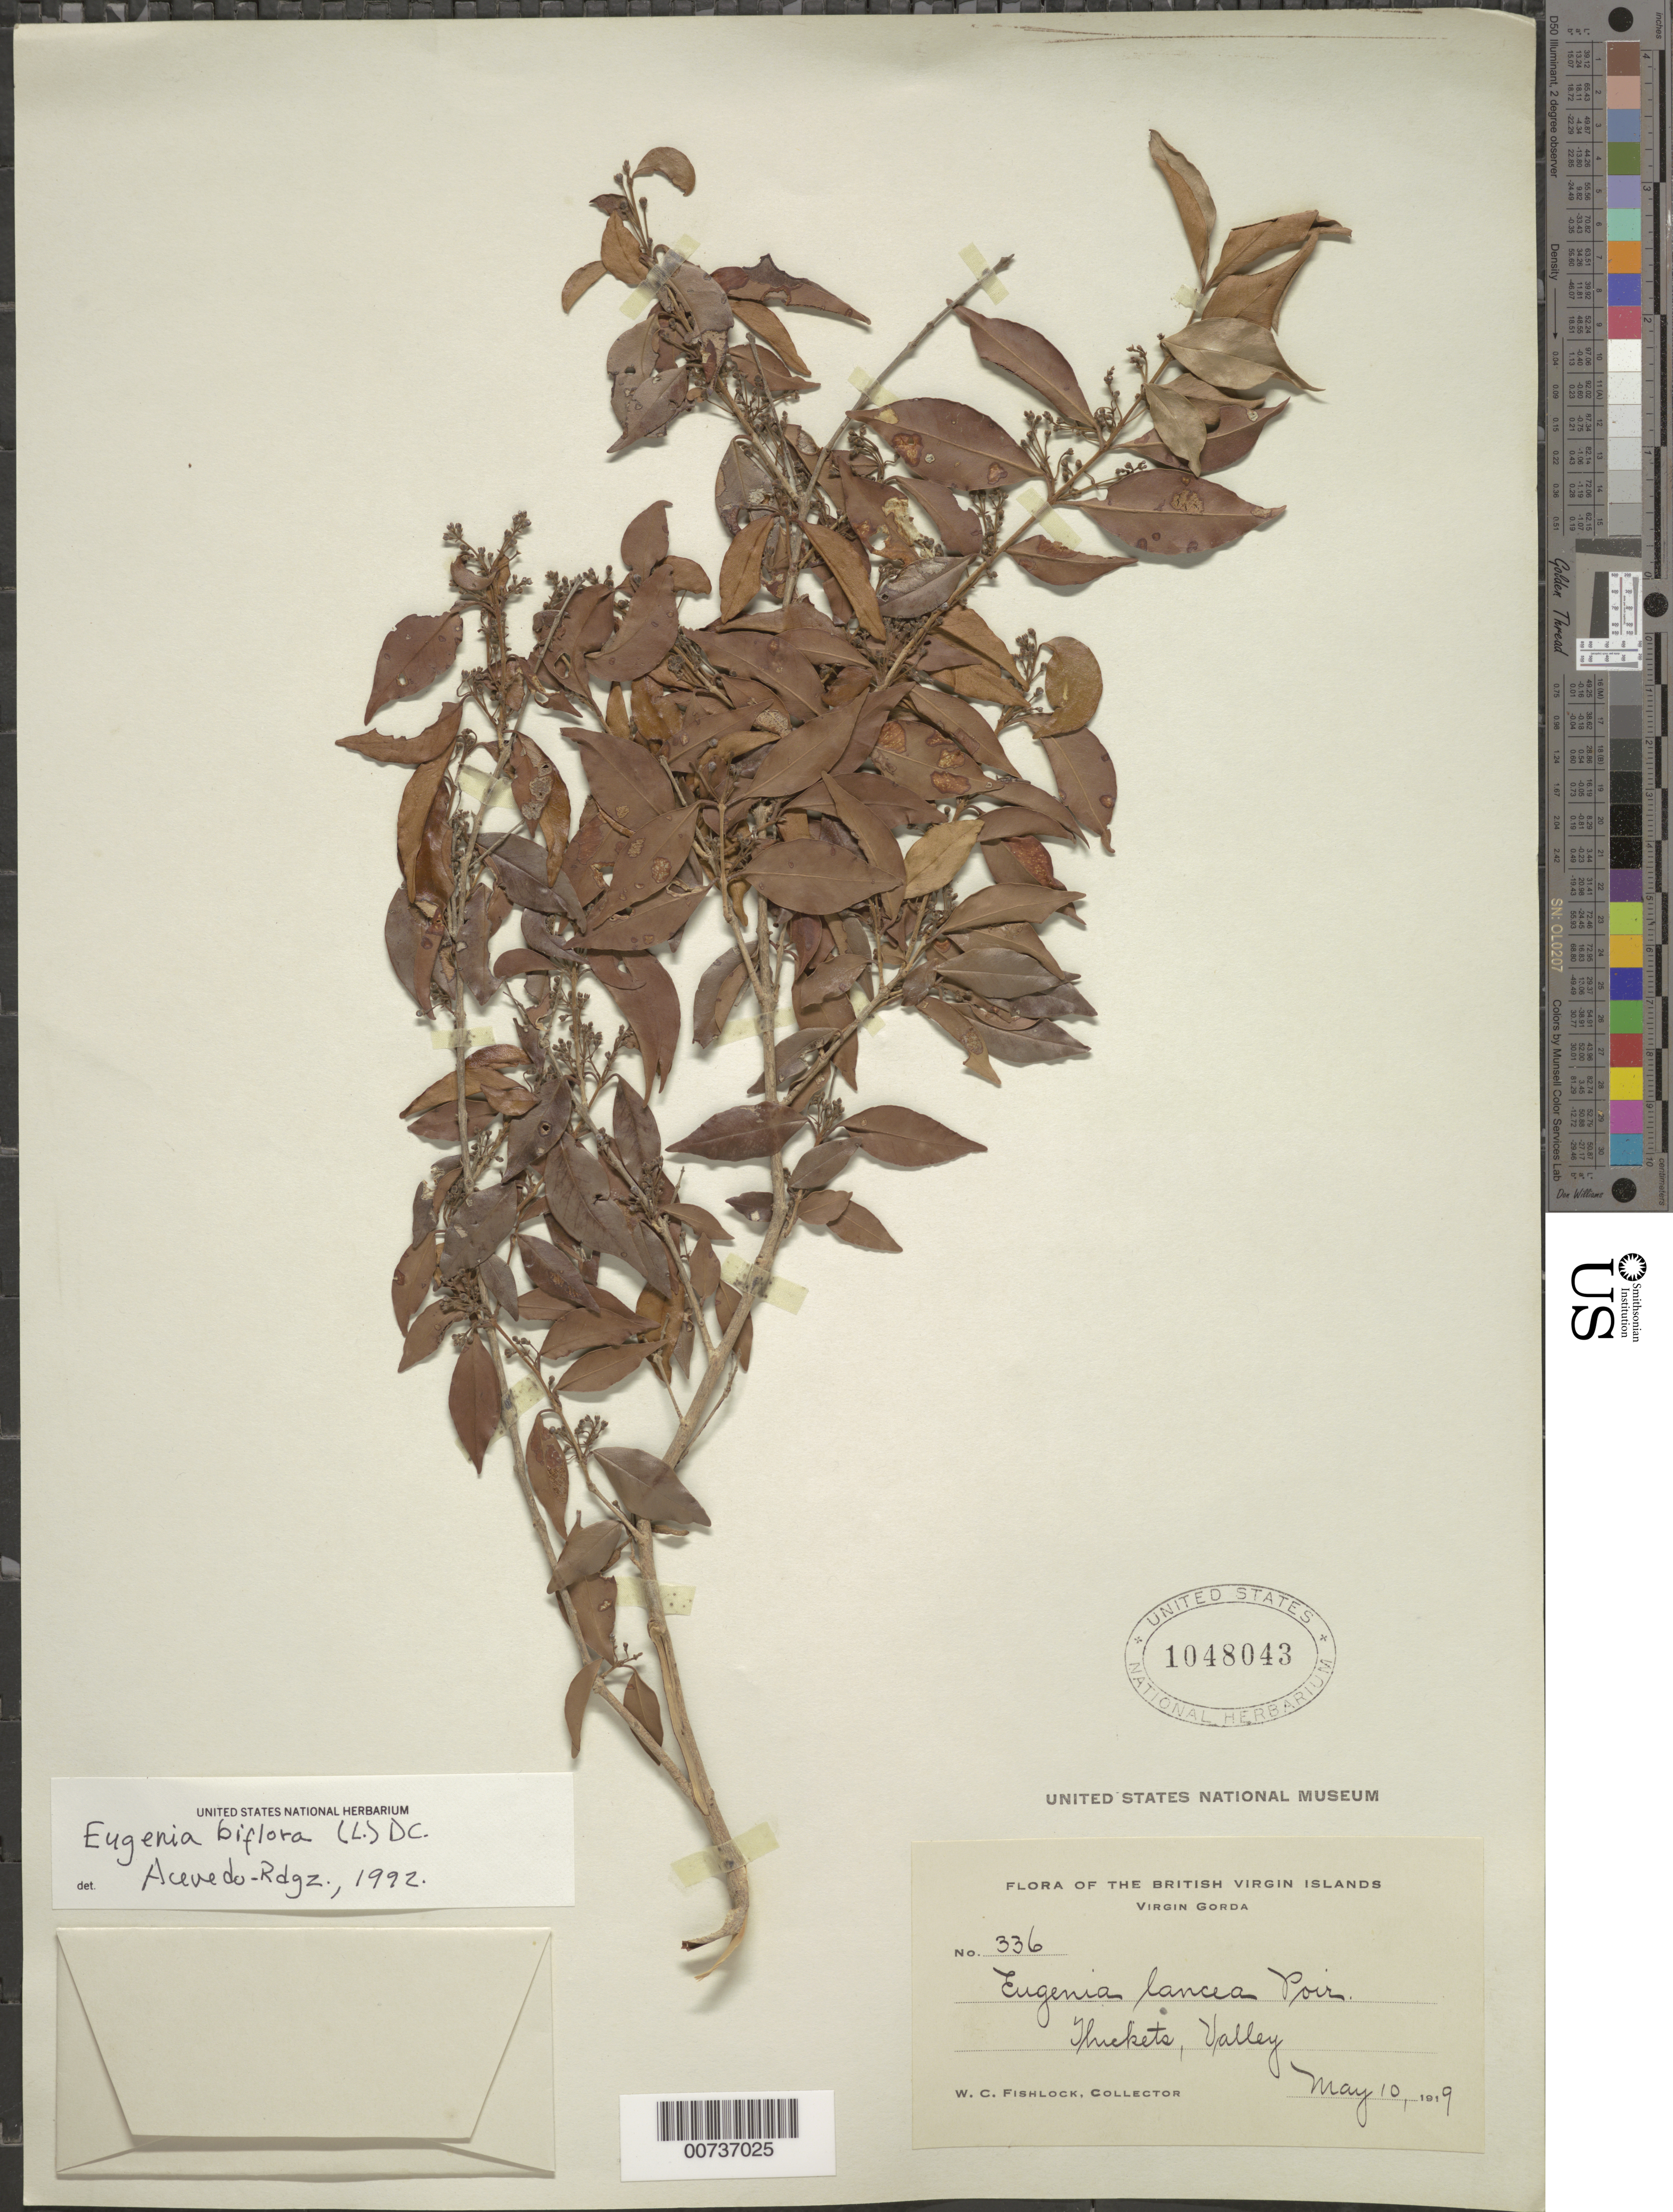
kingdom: Plantae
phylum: Tracheophyta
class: Magnoliopsida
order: Myrtales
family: Myrtaceae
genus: Eugenia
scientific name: Eugenia biflora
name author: (L.) DC.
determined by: Acevedo-Rodríguez, P., (BOT), Smithsonian Institution - National Museum of Natural History (UNITED STATES)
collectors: W. Fishlock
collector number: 336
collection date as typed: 10 May 1919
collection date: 1919-05-10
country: British Virgin Islands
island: Virgin Gorda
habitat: Thickets, valley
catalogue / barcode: US 1048043